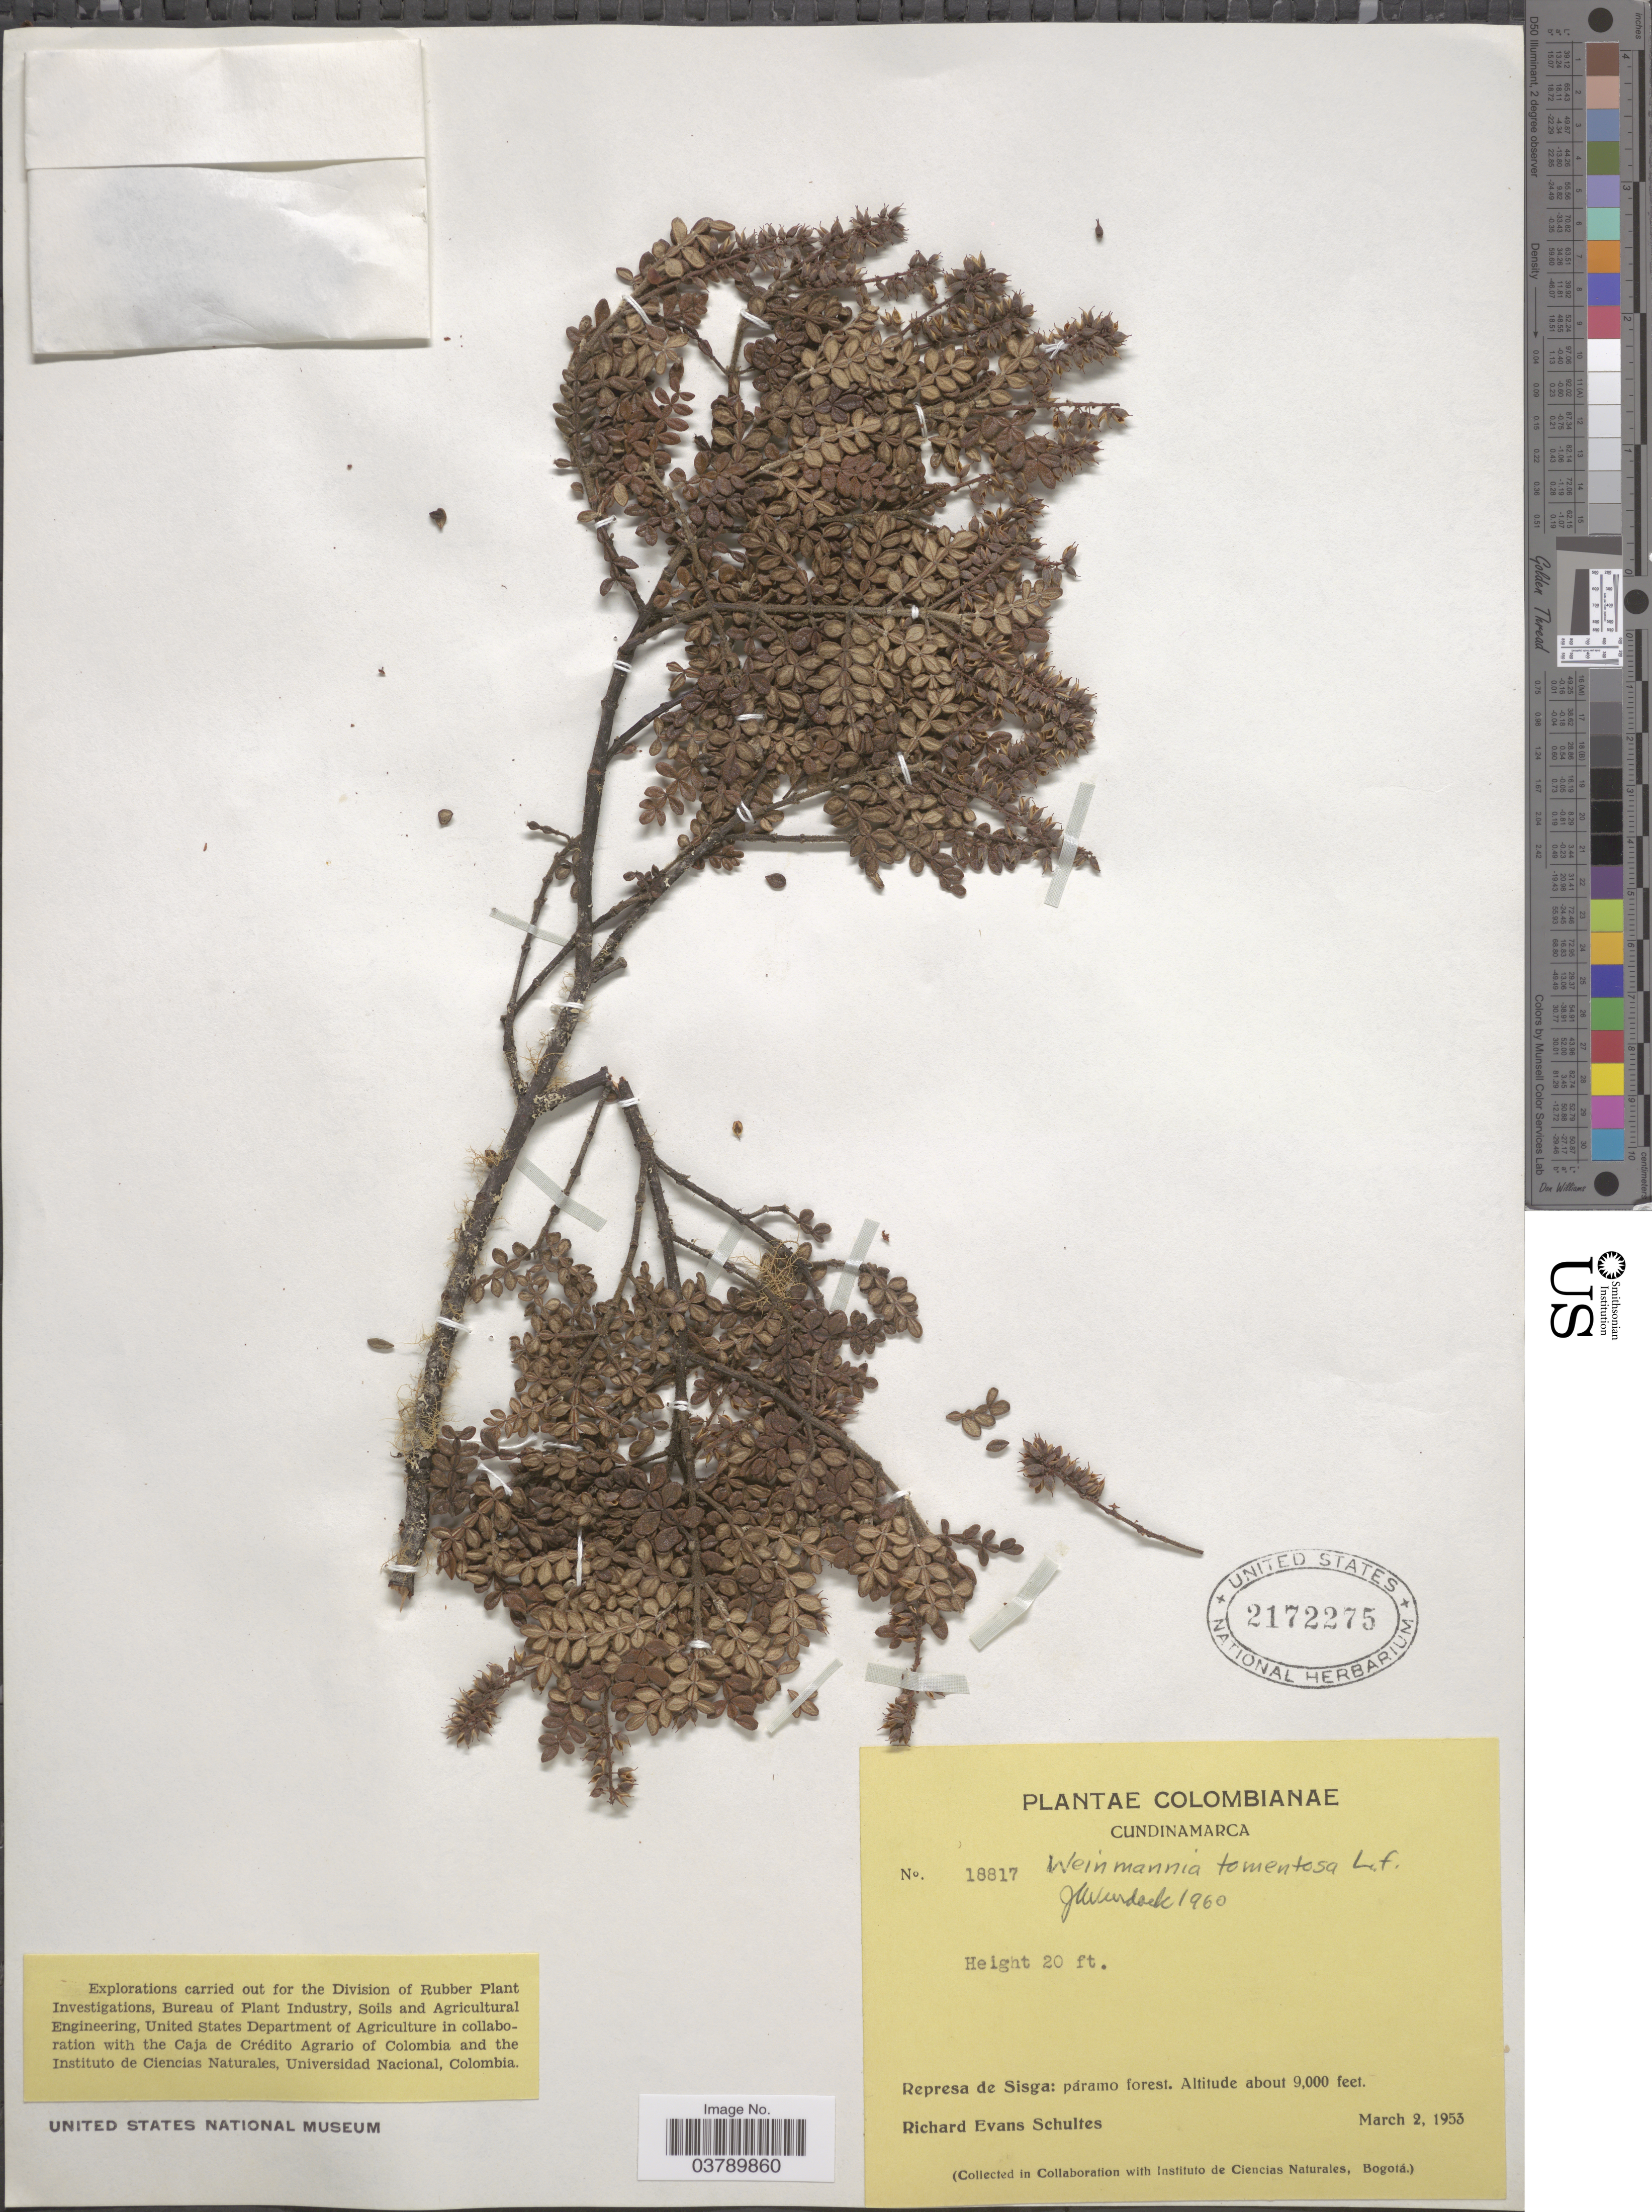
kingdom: Plantae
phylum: Tracheophyta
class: Magnoliopsida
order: Oxalidales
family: Cunoniaceae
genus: Weinmannia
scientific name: Weinmannia tomentosa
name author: L.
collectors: R. E. Schultes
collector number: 18817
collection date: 1953-03-02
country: Colombia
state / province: Cundinamarca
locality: Represa de Sisga.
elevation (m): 2743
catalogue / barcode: US 2172275